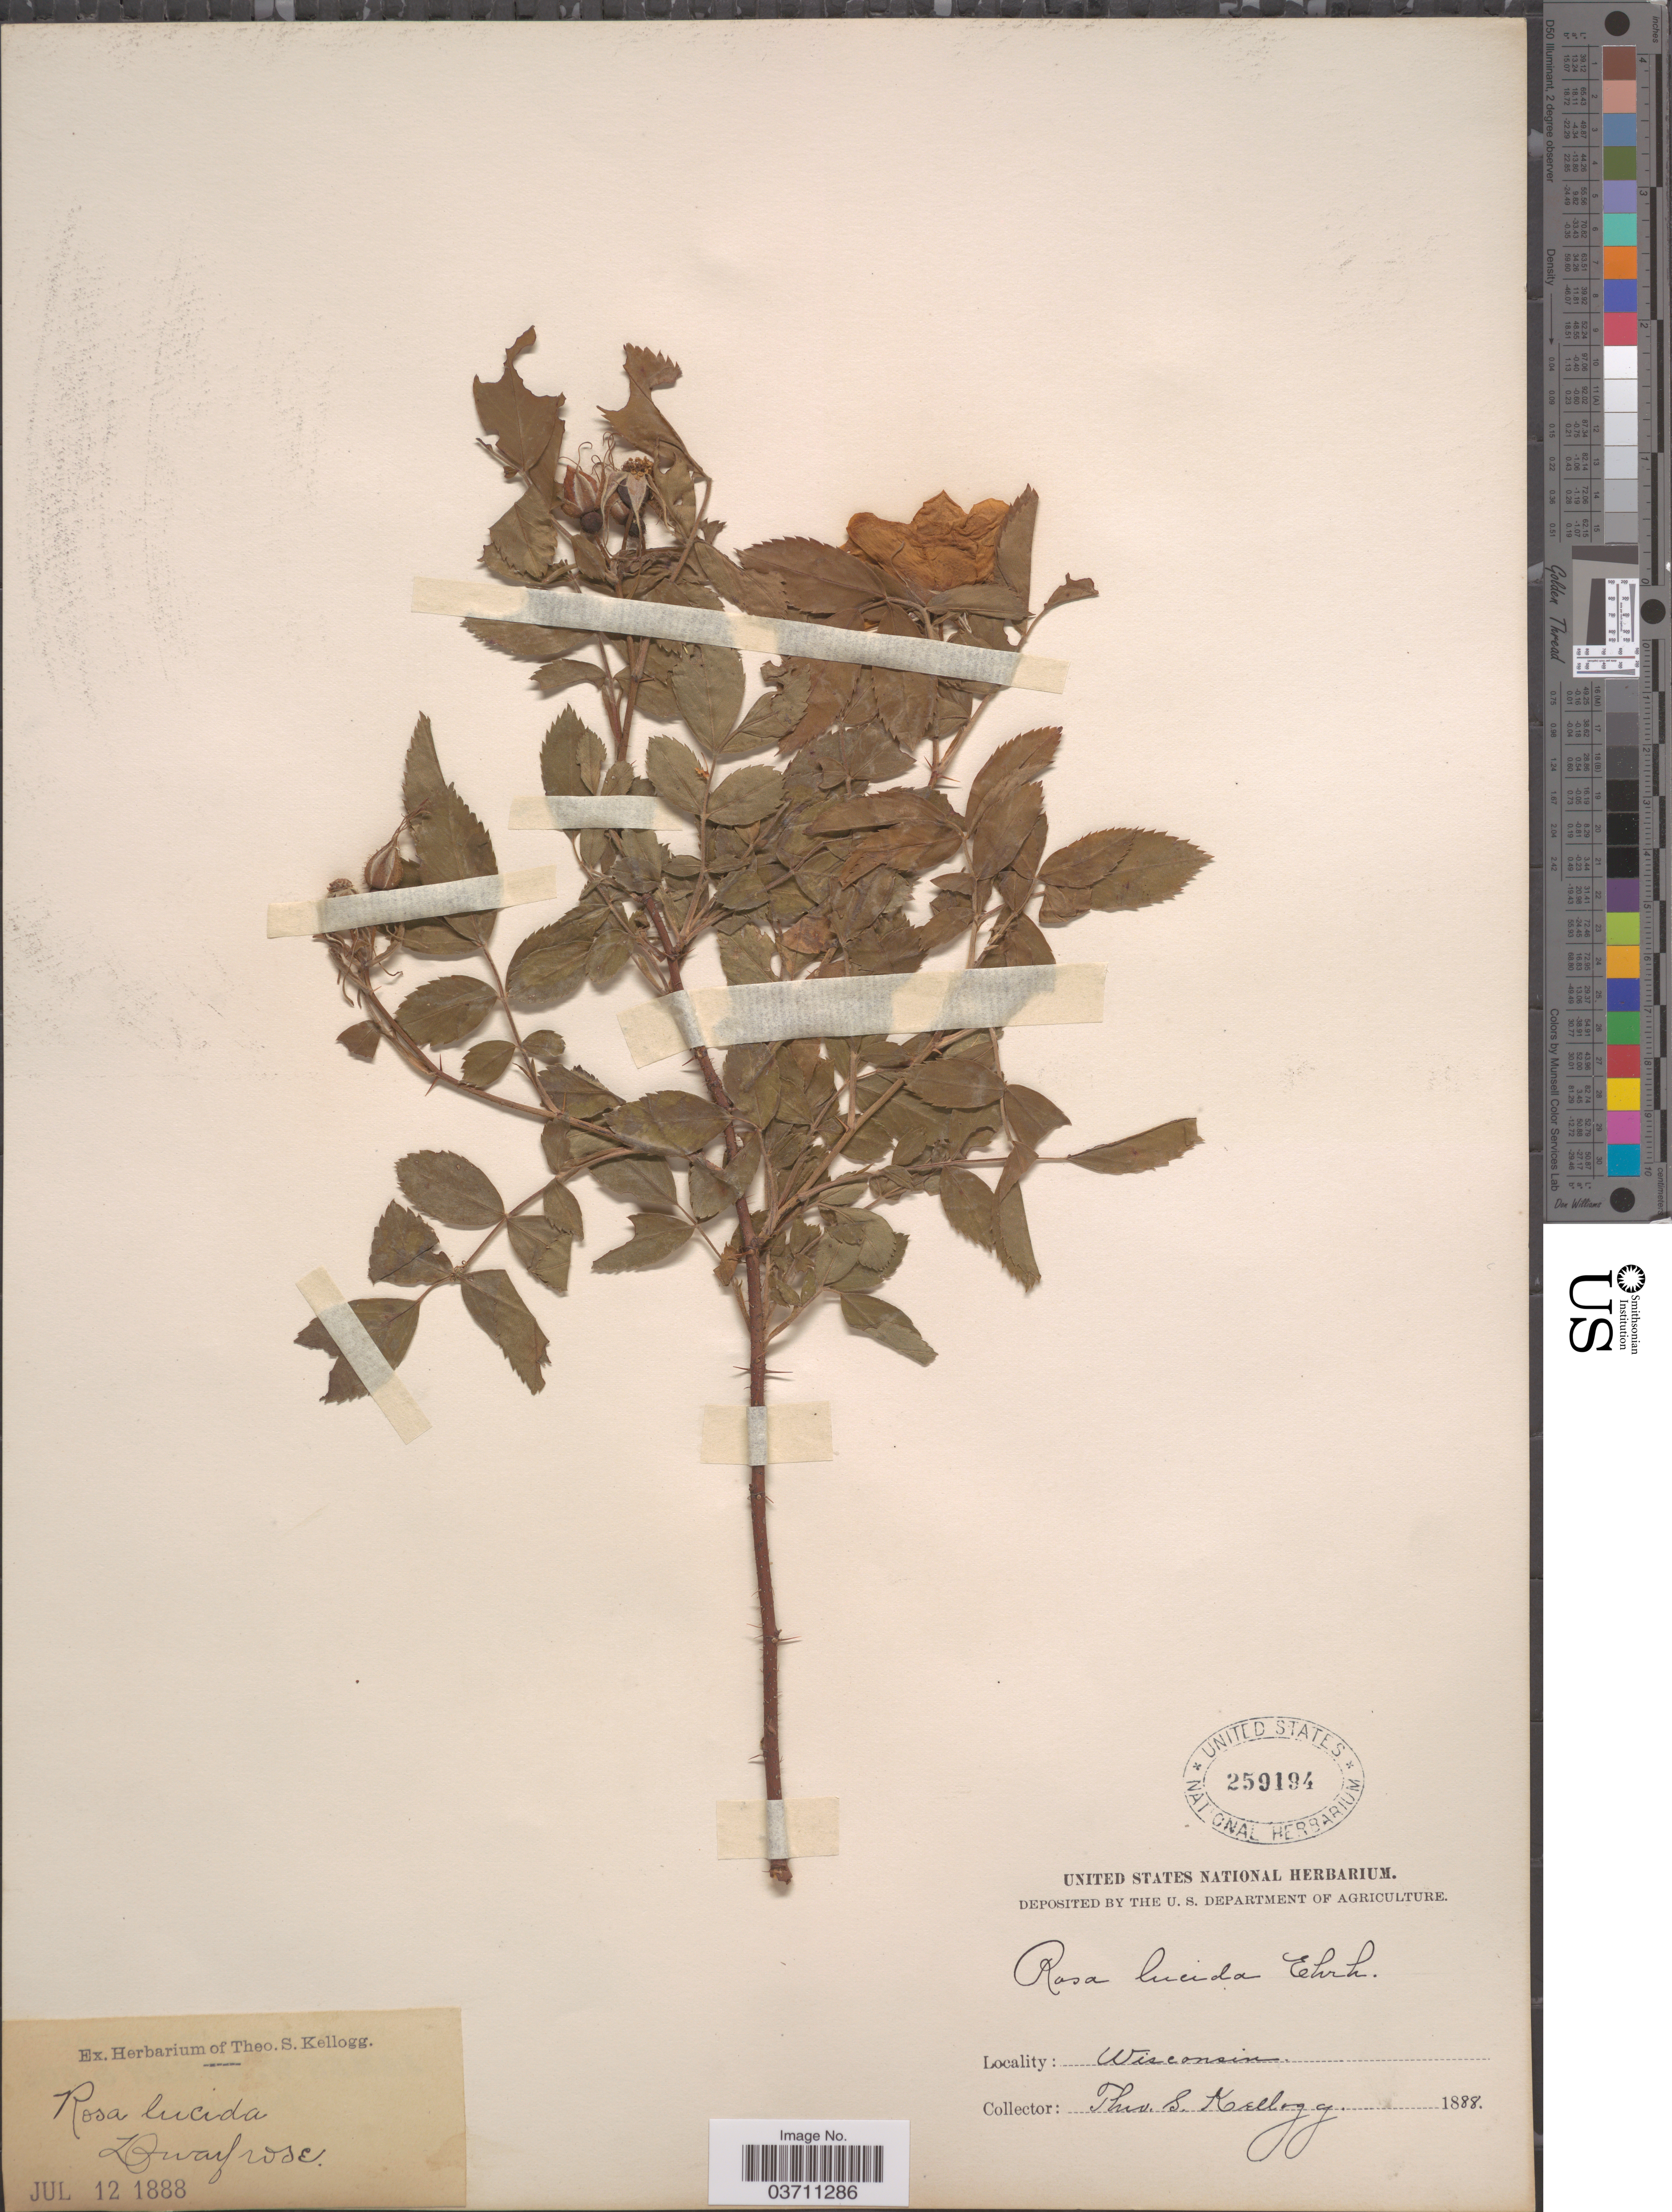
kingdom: Plantae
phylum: Tracheophyta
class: Magnoliopsida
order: Rosales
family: Rosaceae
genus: Rosa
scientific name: Rosa lucida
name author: Meehan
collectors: T. S. Kellogg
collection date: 1888-07-12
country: United States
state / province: Wisconsin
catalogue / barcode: US 259194